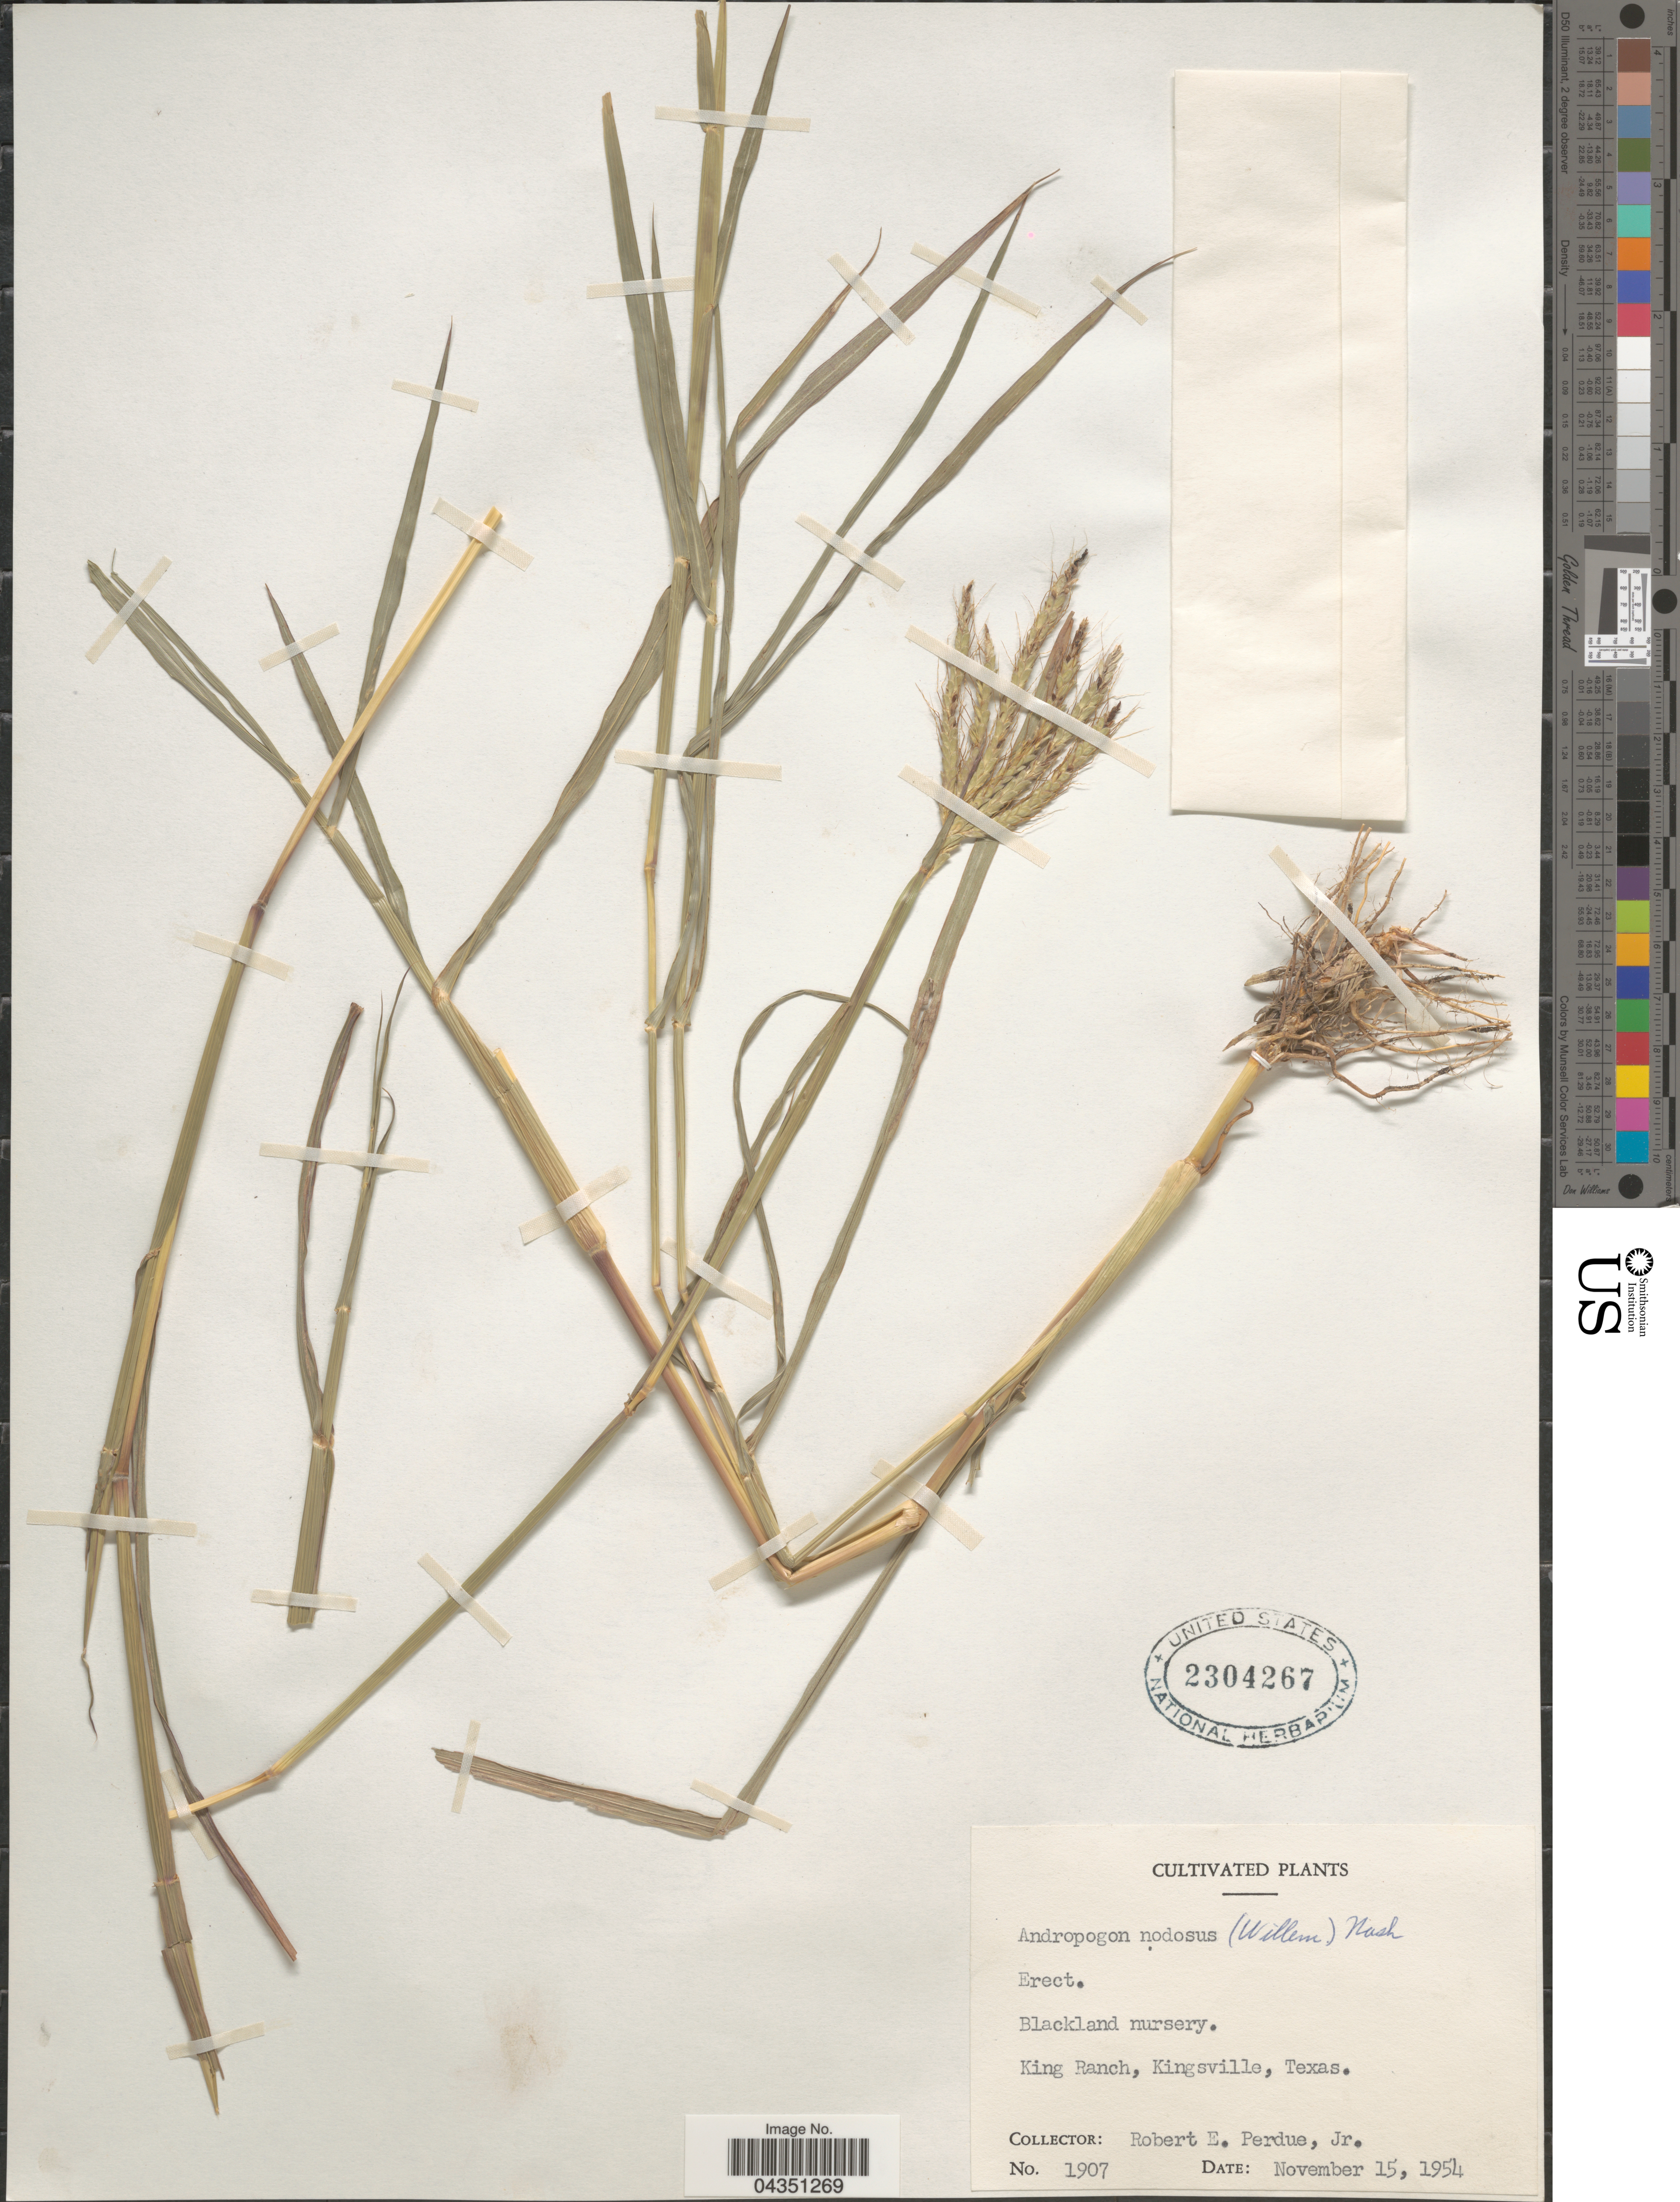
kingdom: Plantae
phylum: Tracheophyta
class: Liliopsida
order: Poales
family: Poaceae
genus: Dichanthium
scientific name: Dichanthium aristatum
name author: (Poir.) C.E. Hubb.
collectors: R. E. Perdue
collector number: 1907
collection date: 1954-11-15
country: United States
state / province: Texas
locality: Blackland nursery. King Ranch, Kingsville.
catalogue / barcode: US 2304267